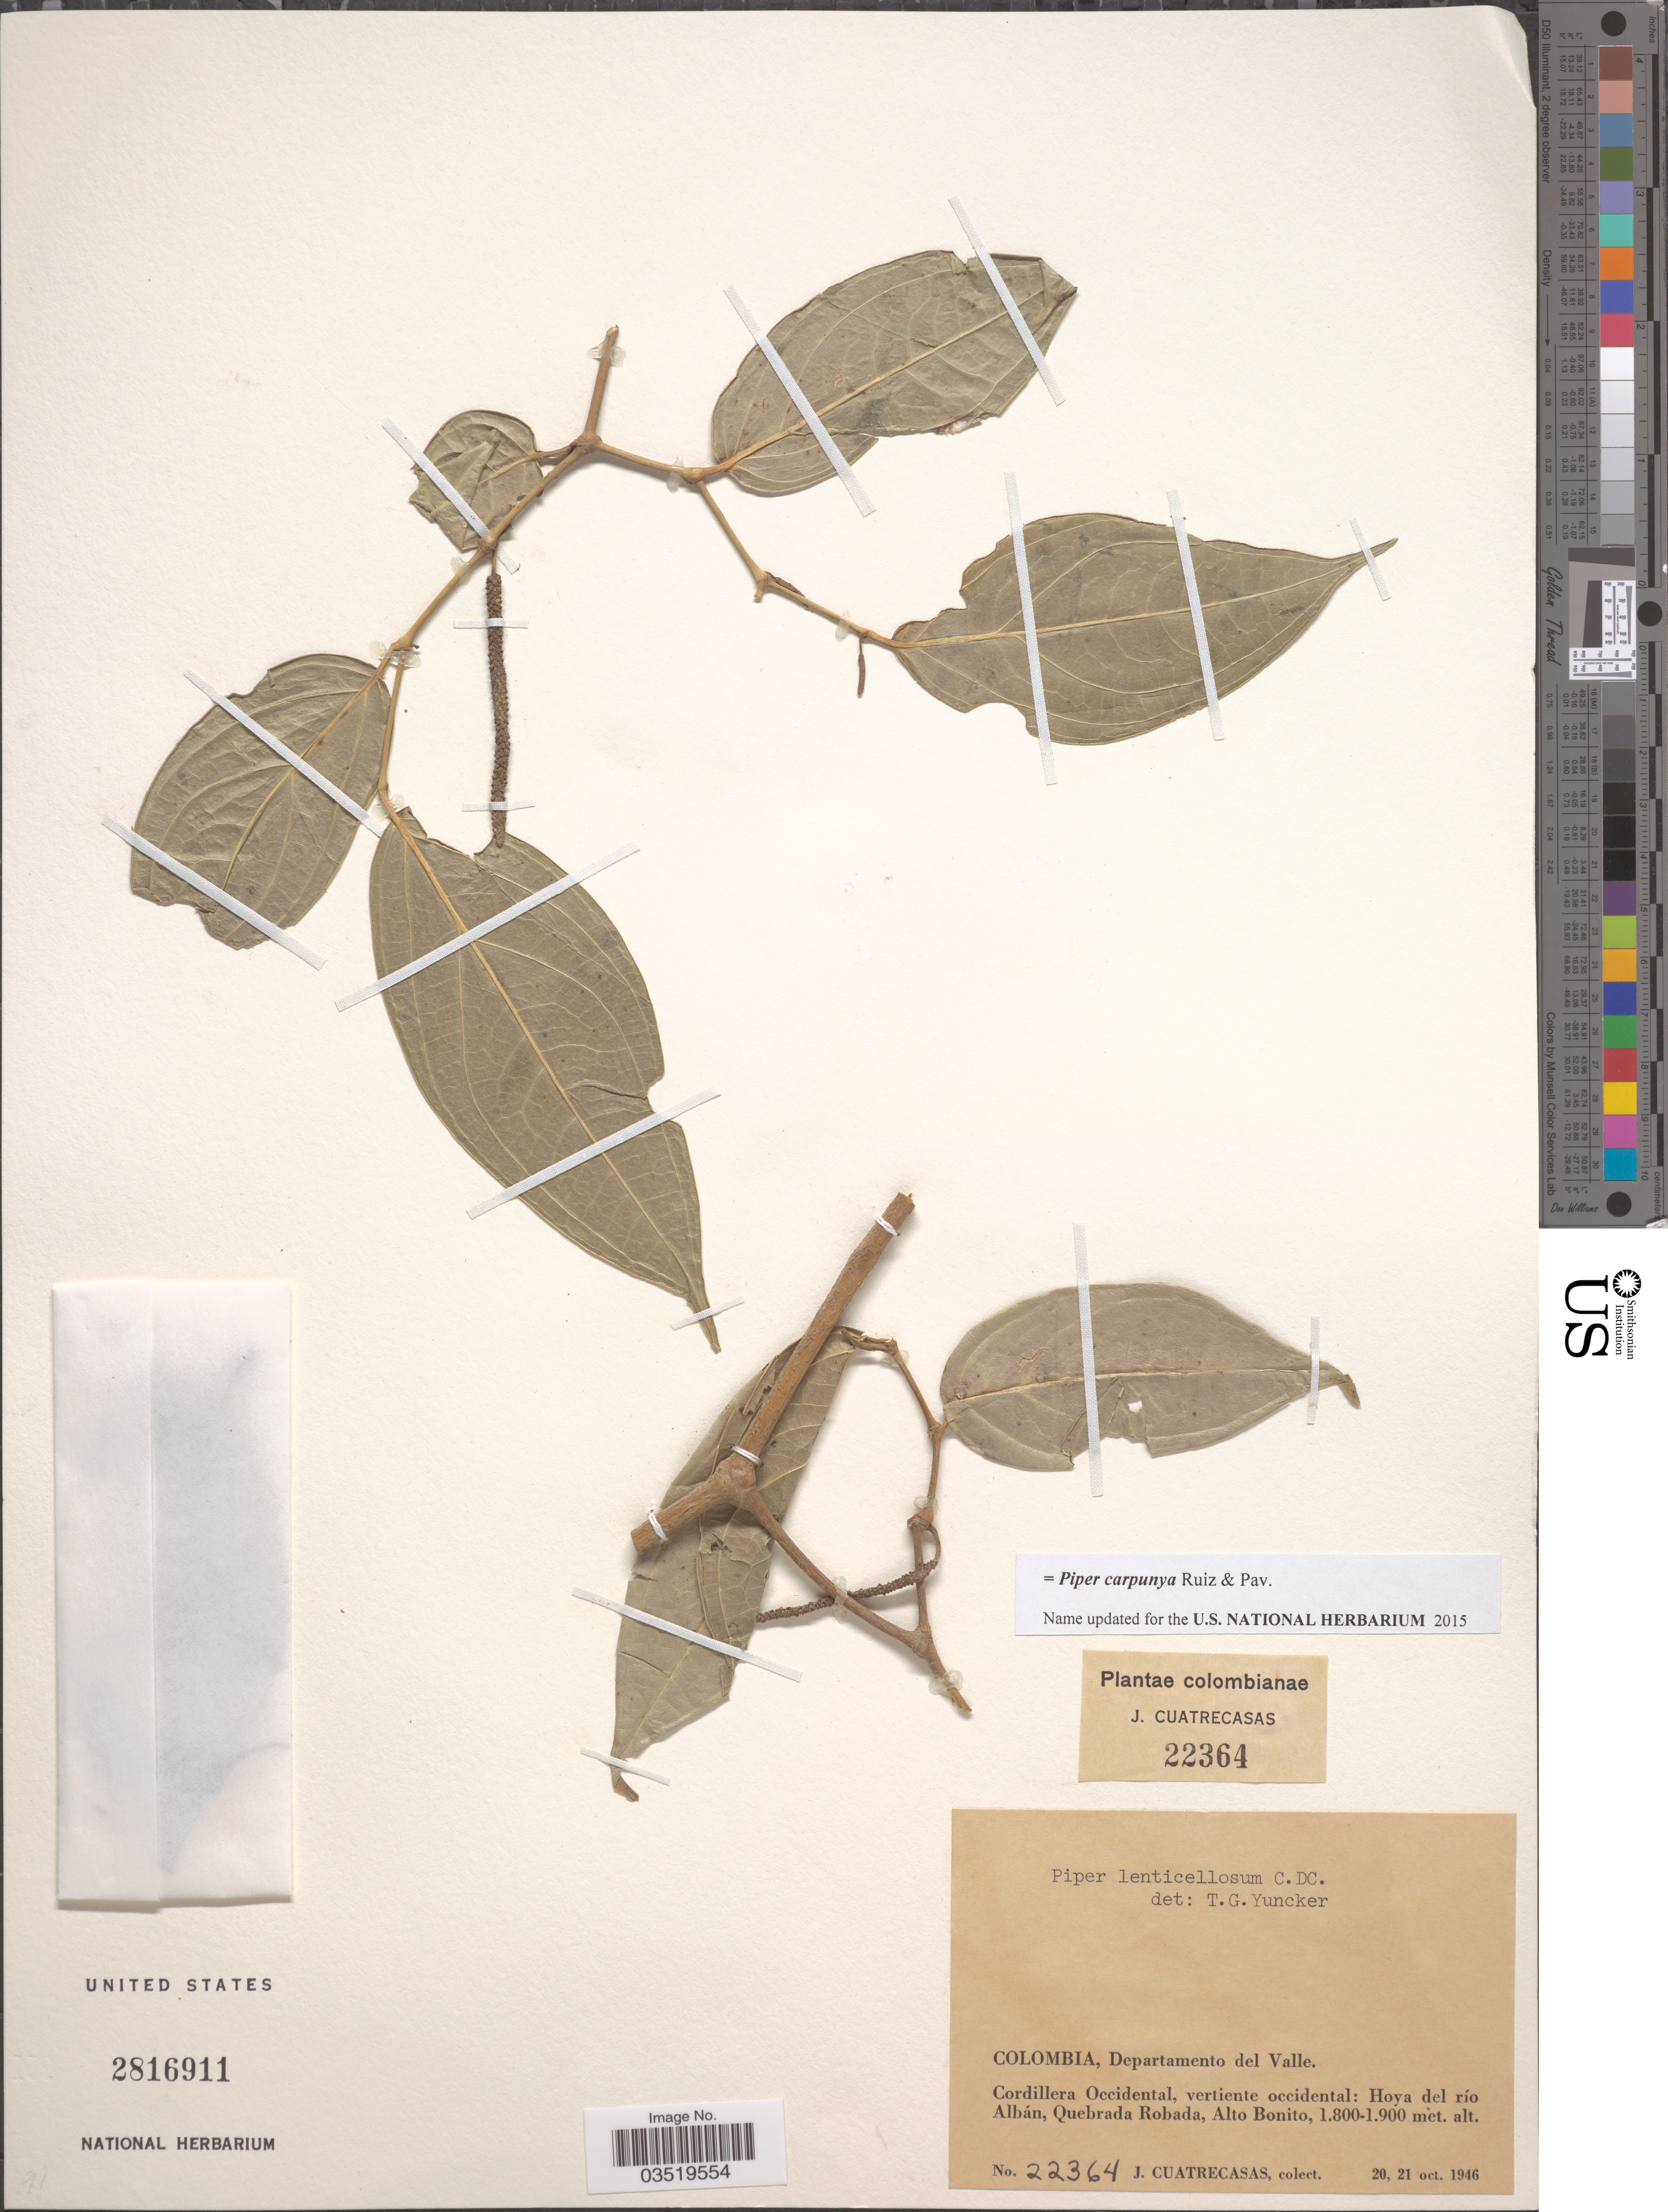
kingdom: Plantae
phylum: Tracheophyta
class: Magnoliopsida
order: Piperales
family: Piperaceae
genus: Piper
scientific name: Piper carpunya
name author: Ruiz & Pav.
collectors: J. Cuatrecasas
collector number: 22364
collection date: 1946-10-20/1946-10-21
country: Colombia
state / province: Valle del Cauca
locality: Departamento del Valle. Cordillera Occidental, vertiente occidental: Hoya del río Albán, Quebrada Robada, Alto Bonito.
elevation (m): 1800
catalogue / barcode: US 2816911